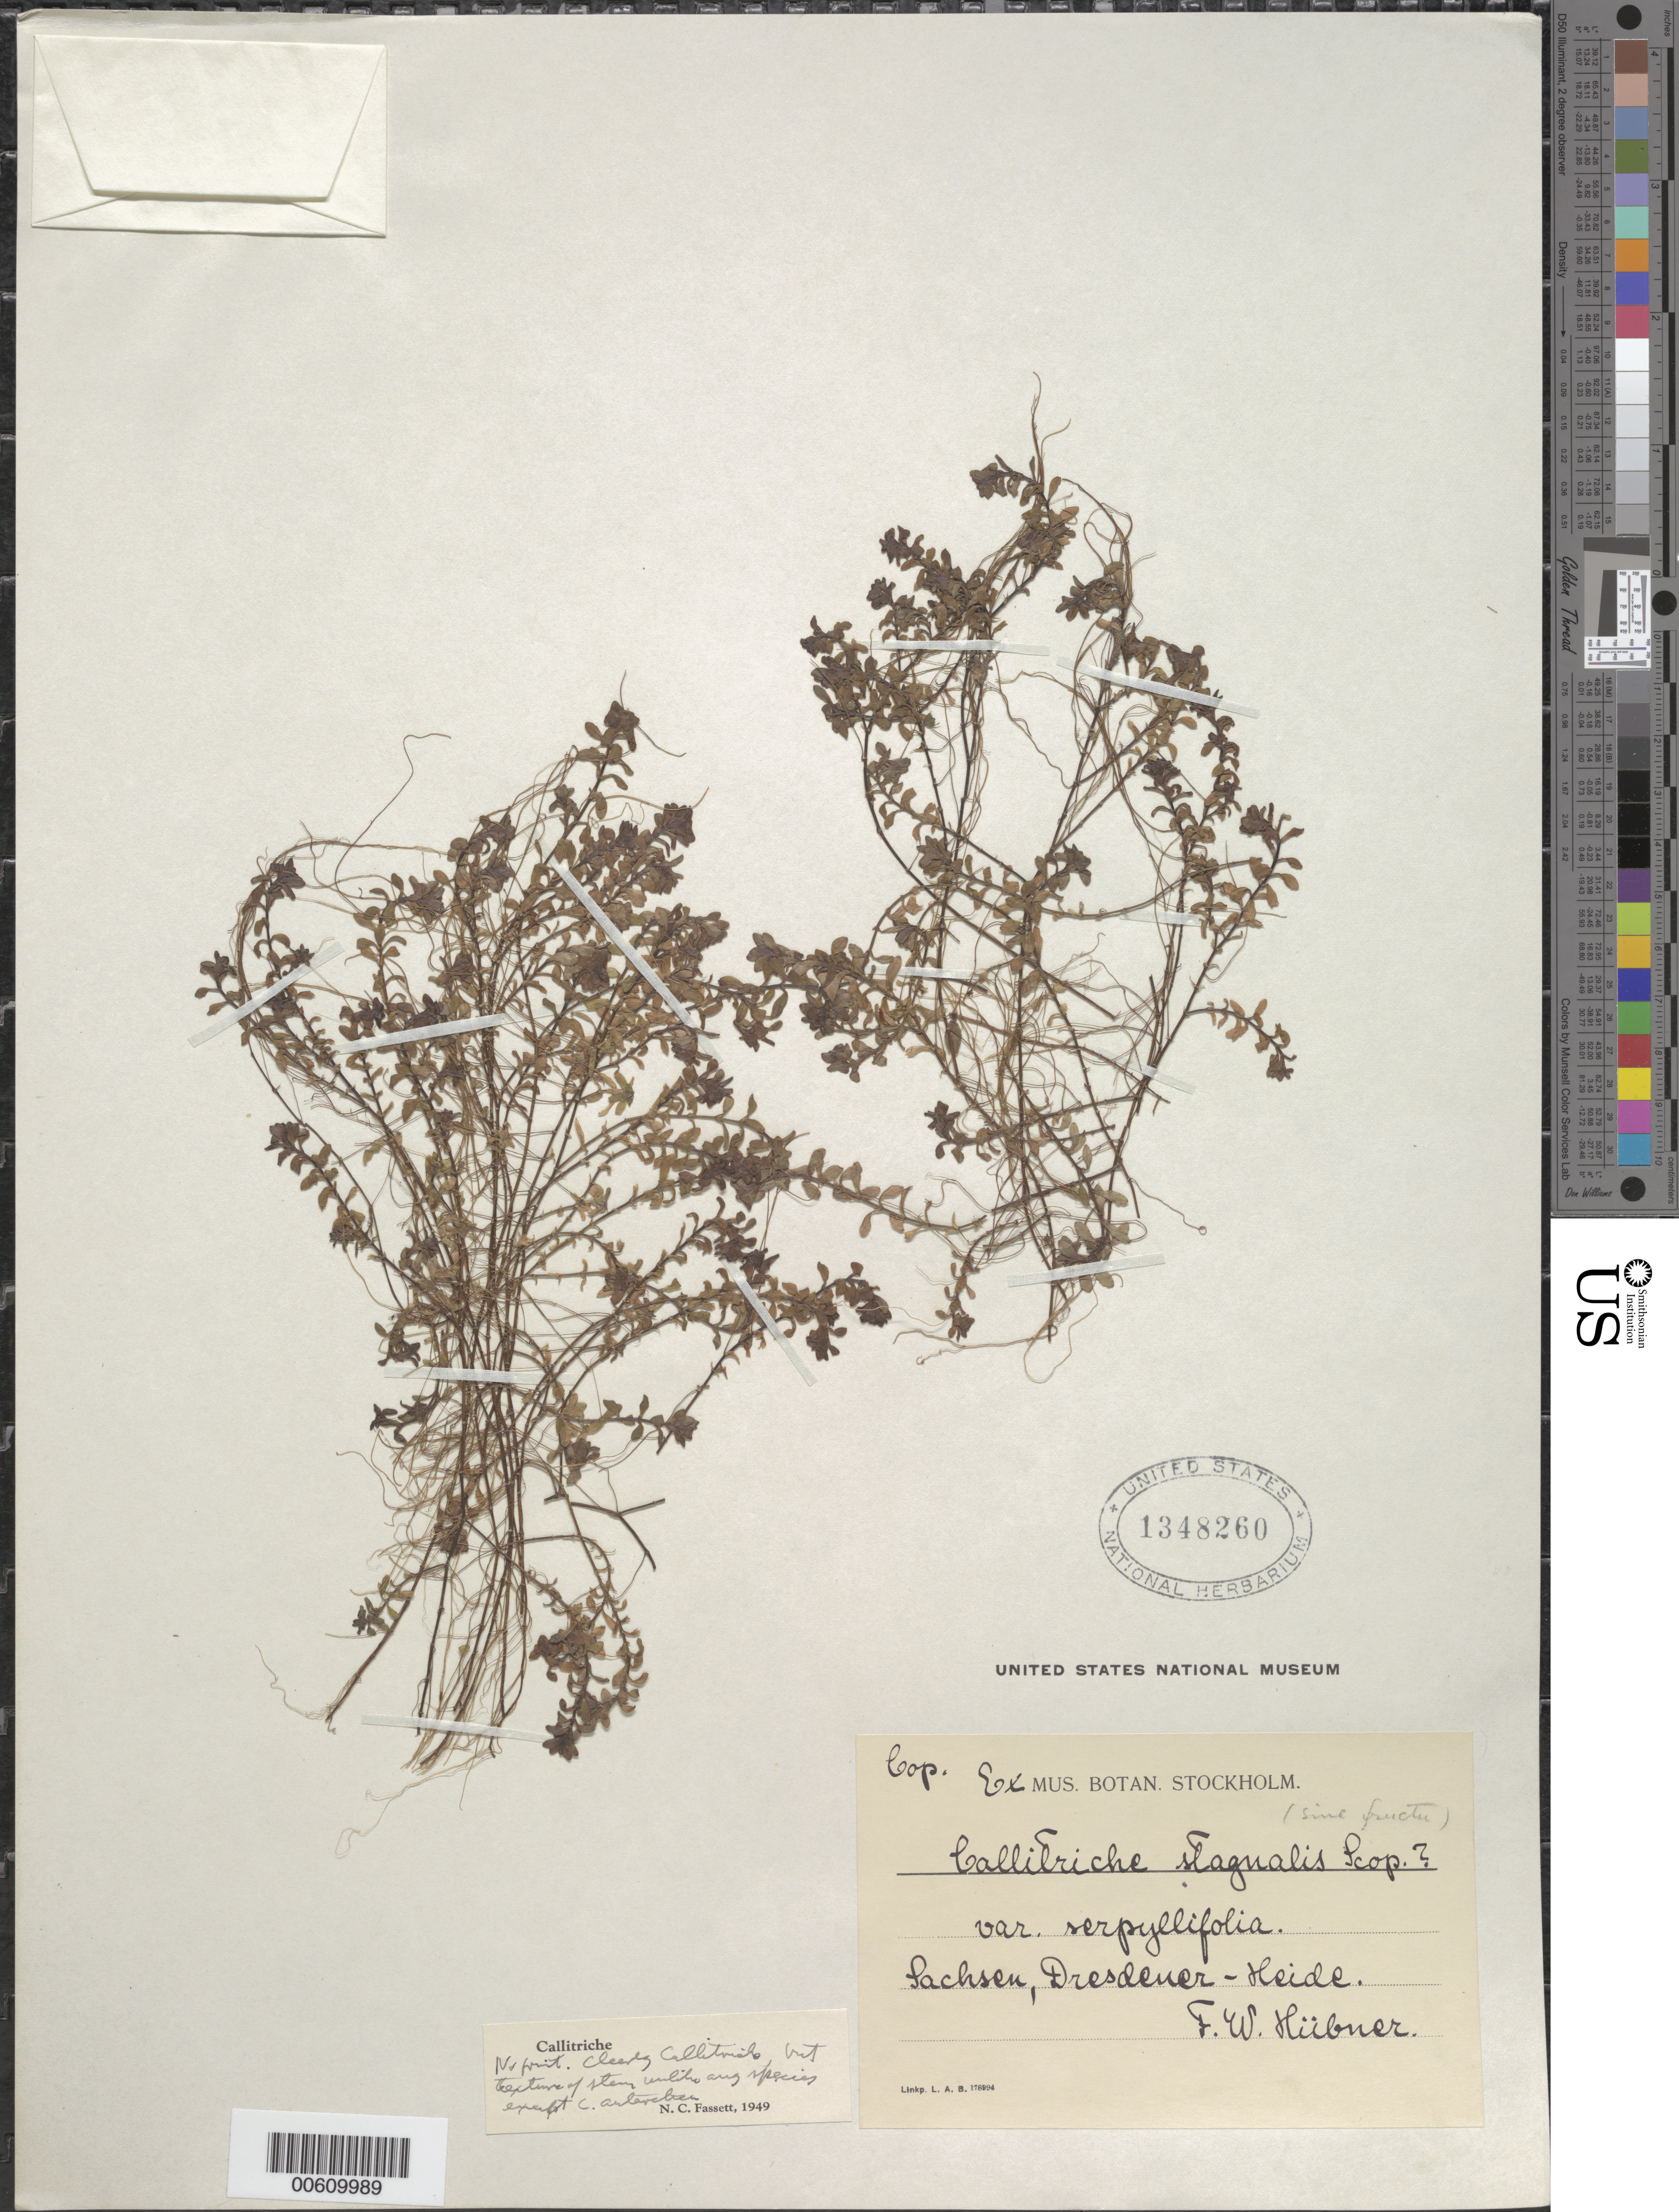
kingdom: Plantae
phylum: Tracheophyta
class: Magnoliopsida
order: Lamiales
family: Plantaginaceae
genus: Callitriche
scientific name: Callitriche stagnalis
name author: Scop.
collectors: F. Hübner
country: Germany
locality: Sachsen, Dresdener-Heide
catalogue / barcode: US 1348260